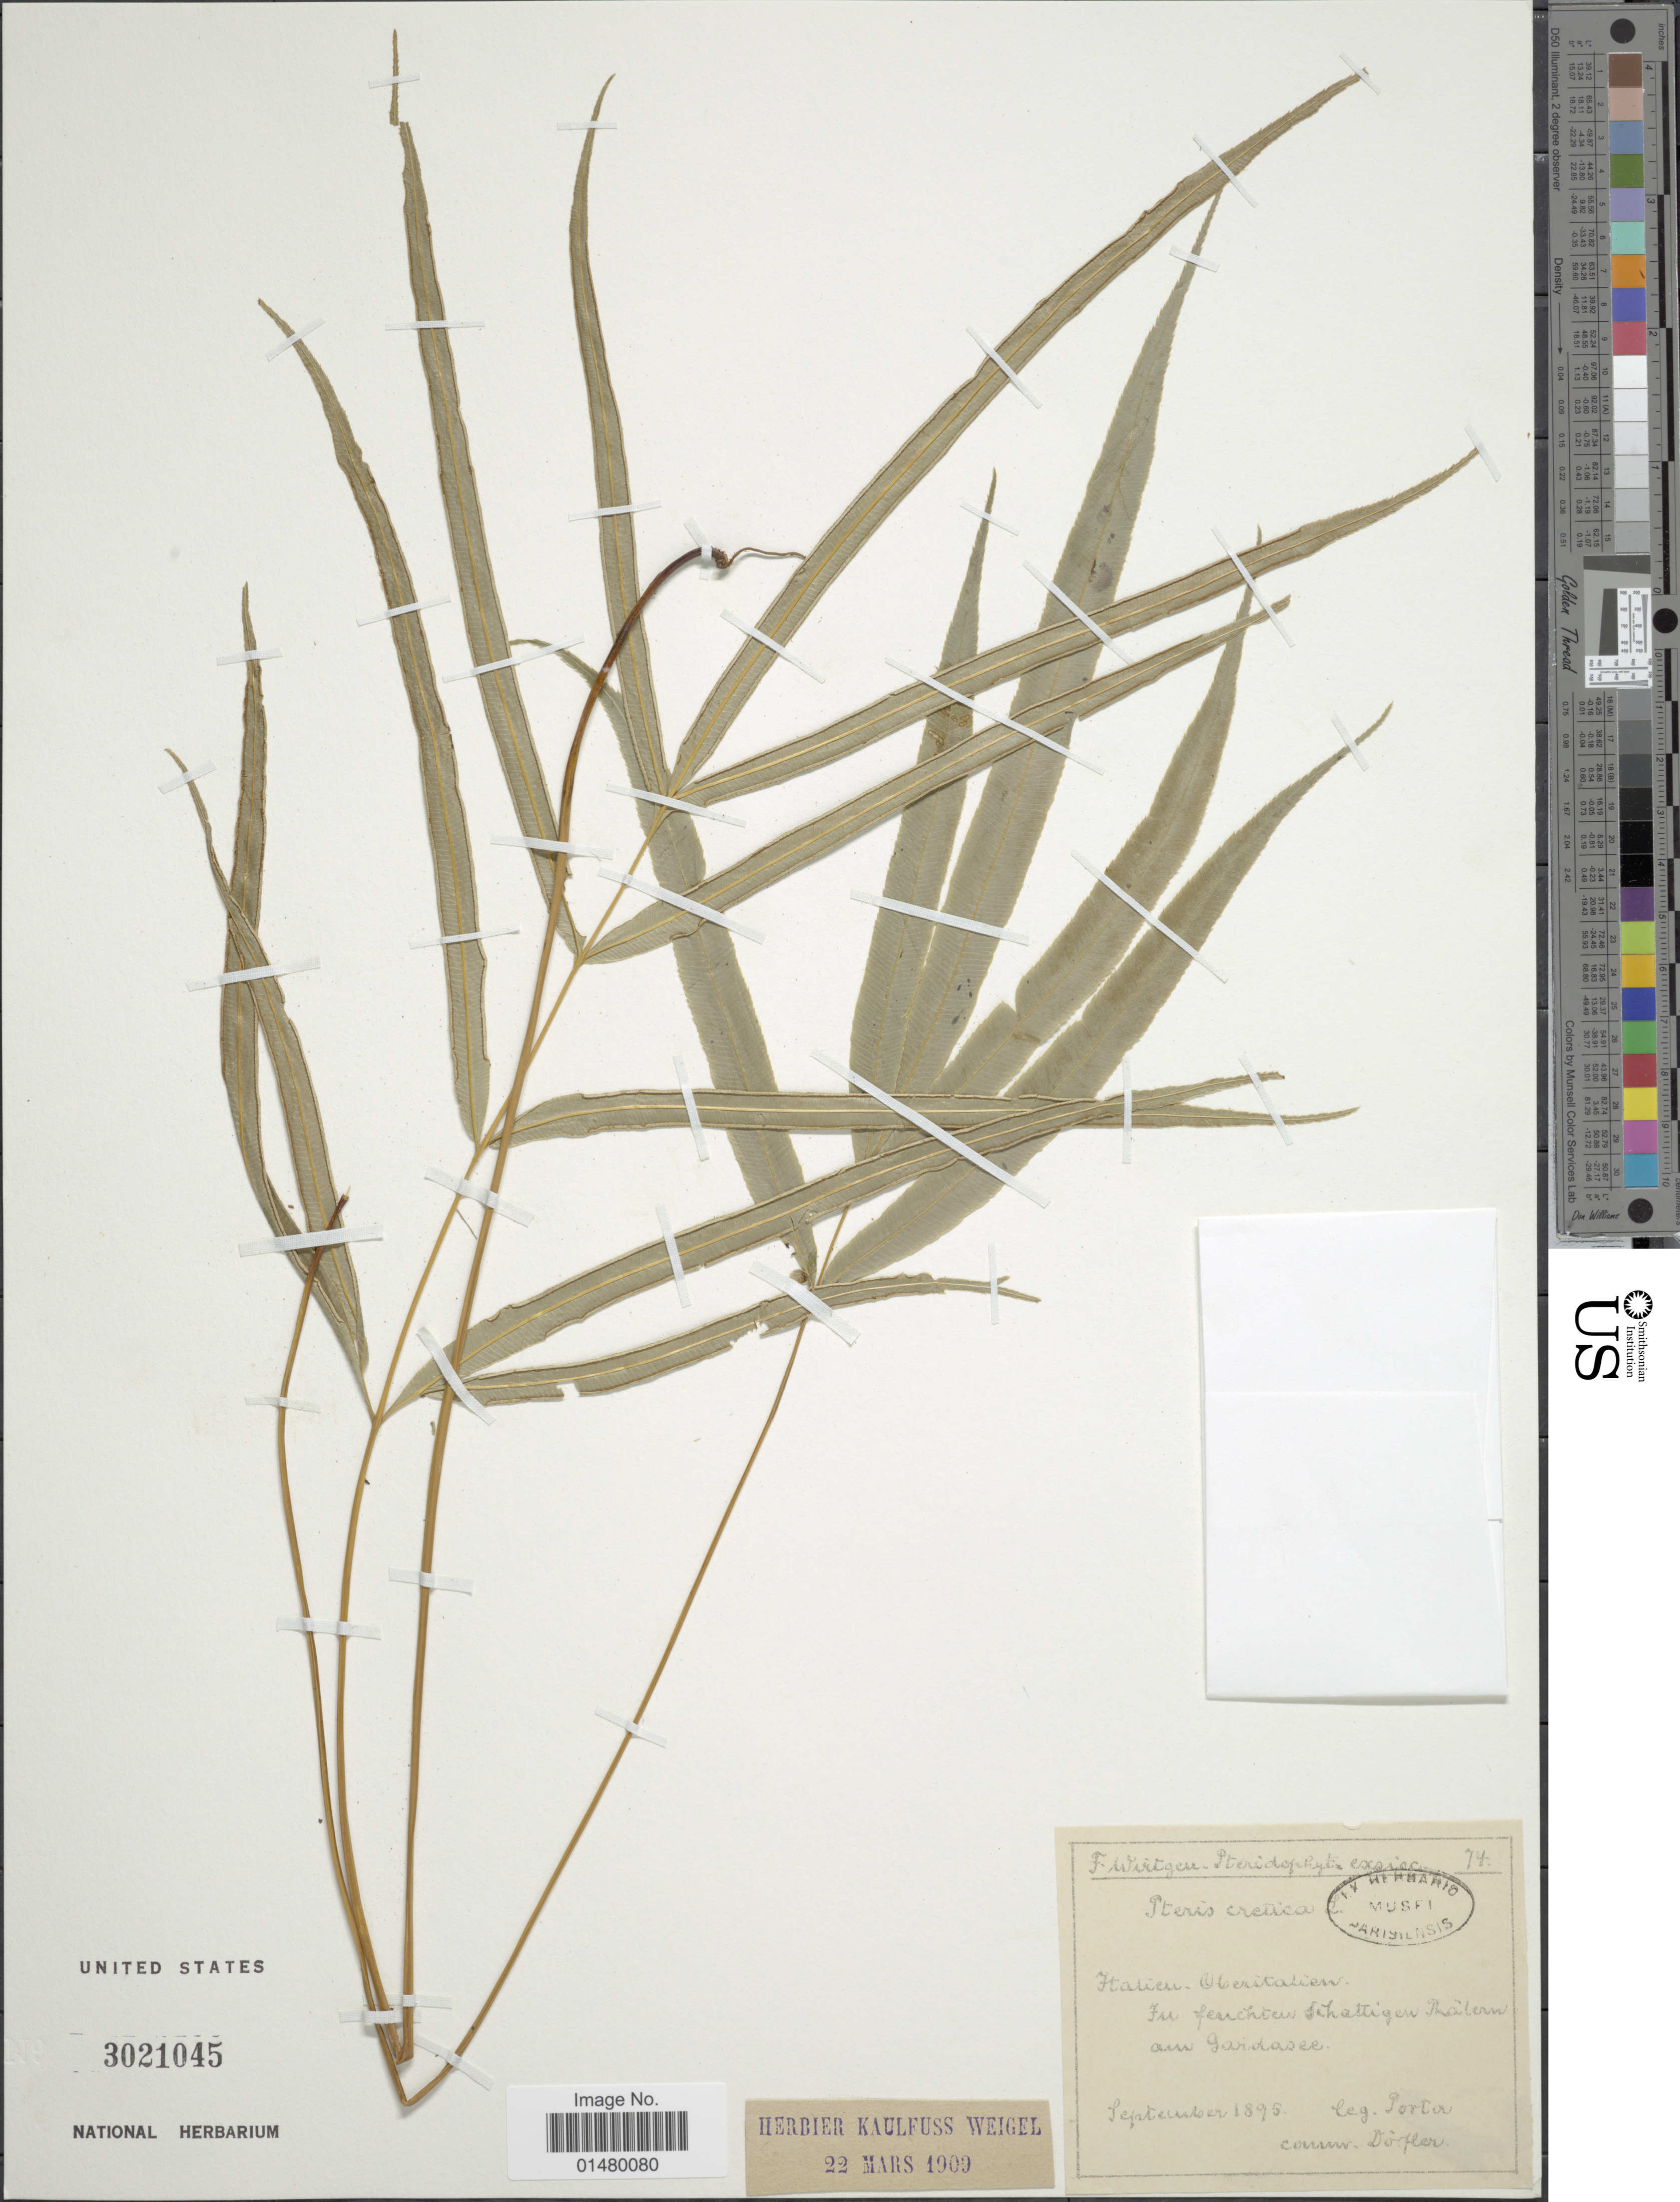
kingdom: Plantae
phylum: Tracheophyta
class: Polypodiopsida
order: Polypodiales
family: Pteridaceae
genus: Pteris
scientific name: Pteris cretica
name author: L.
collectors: -- Porter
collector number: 74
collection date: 1895-09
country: Italy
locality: Oberitalien. In ferichten schatigen [illegible text] am gardasee[interpreted]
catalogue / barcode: US 3021045